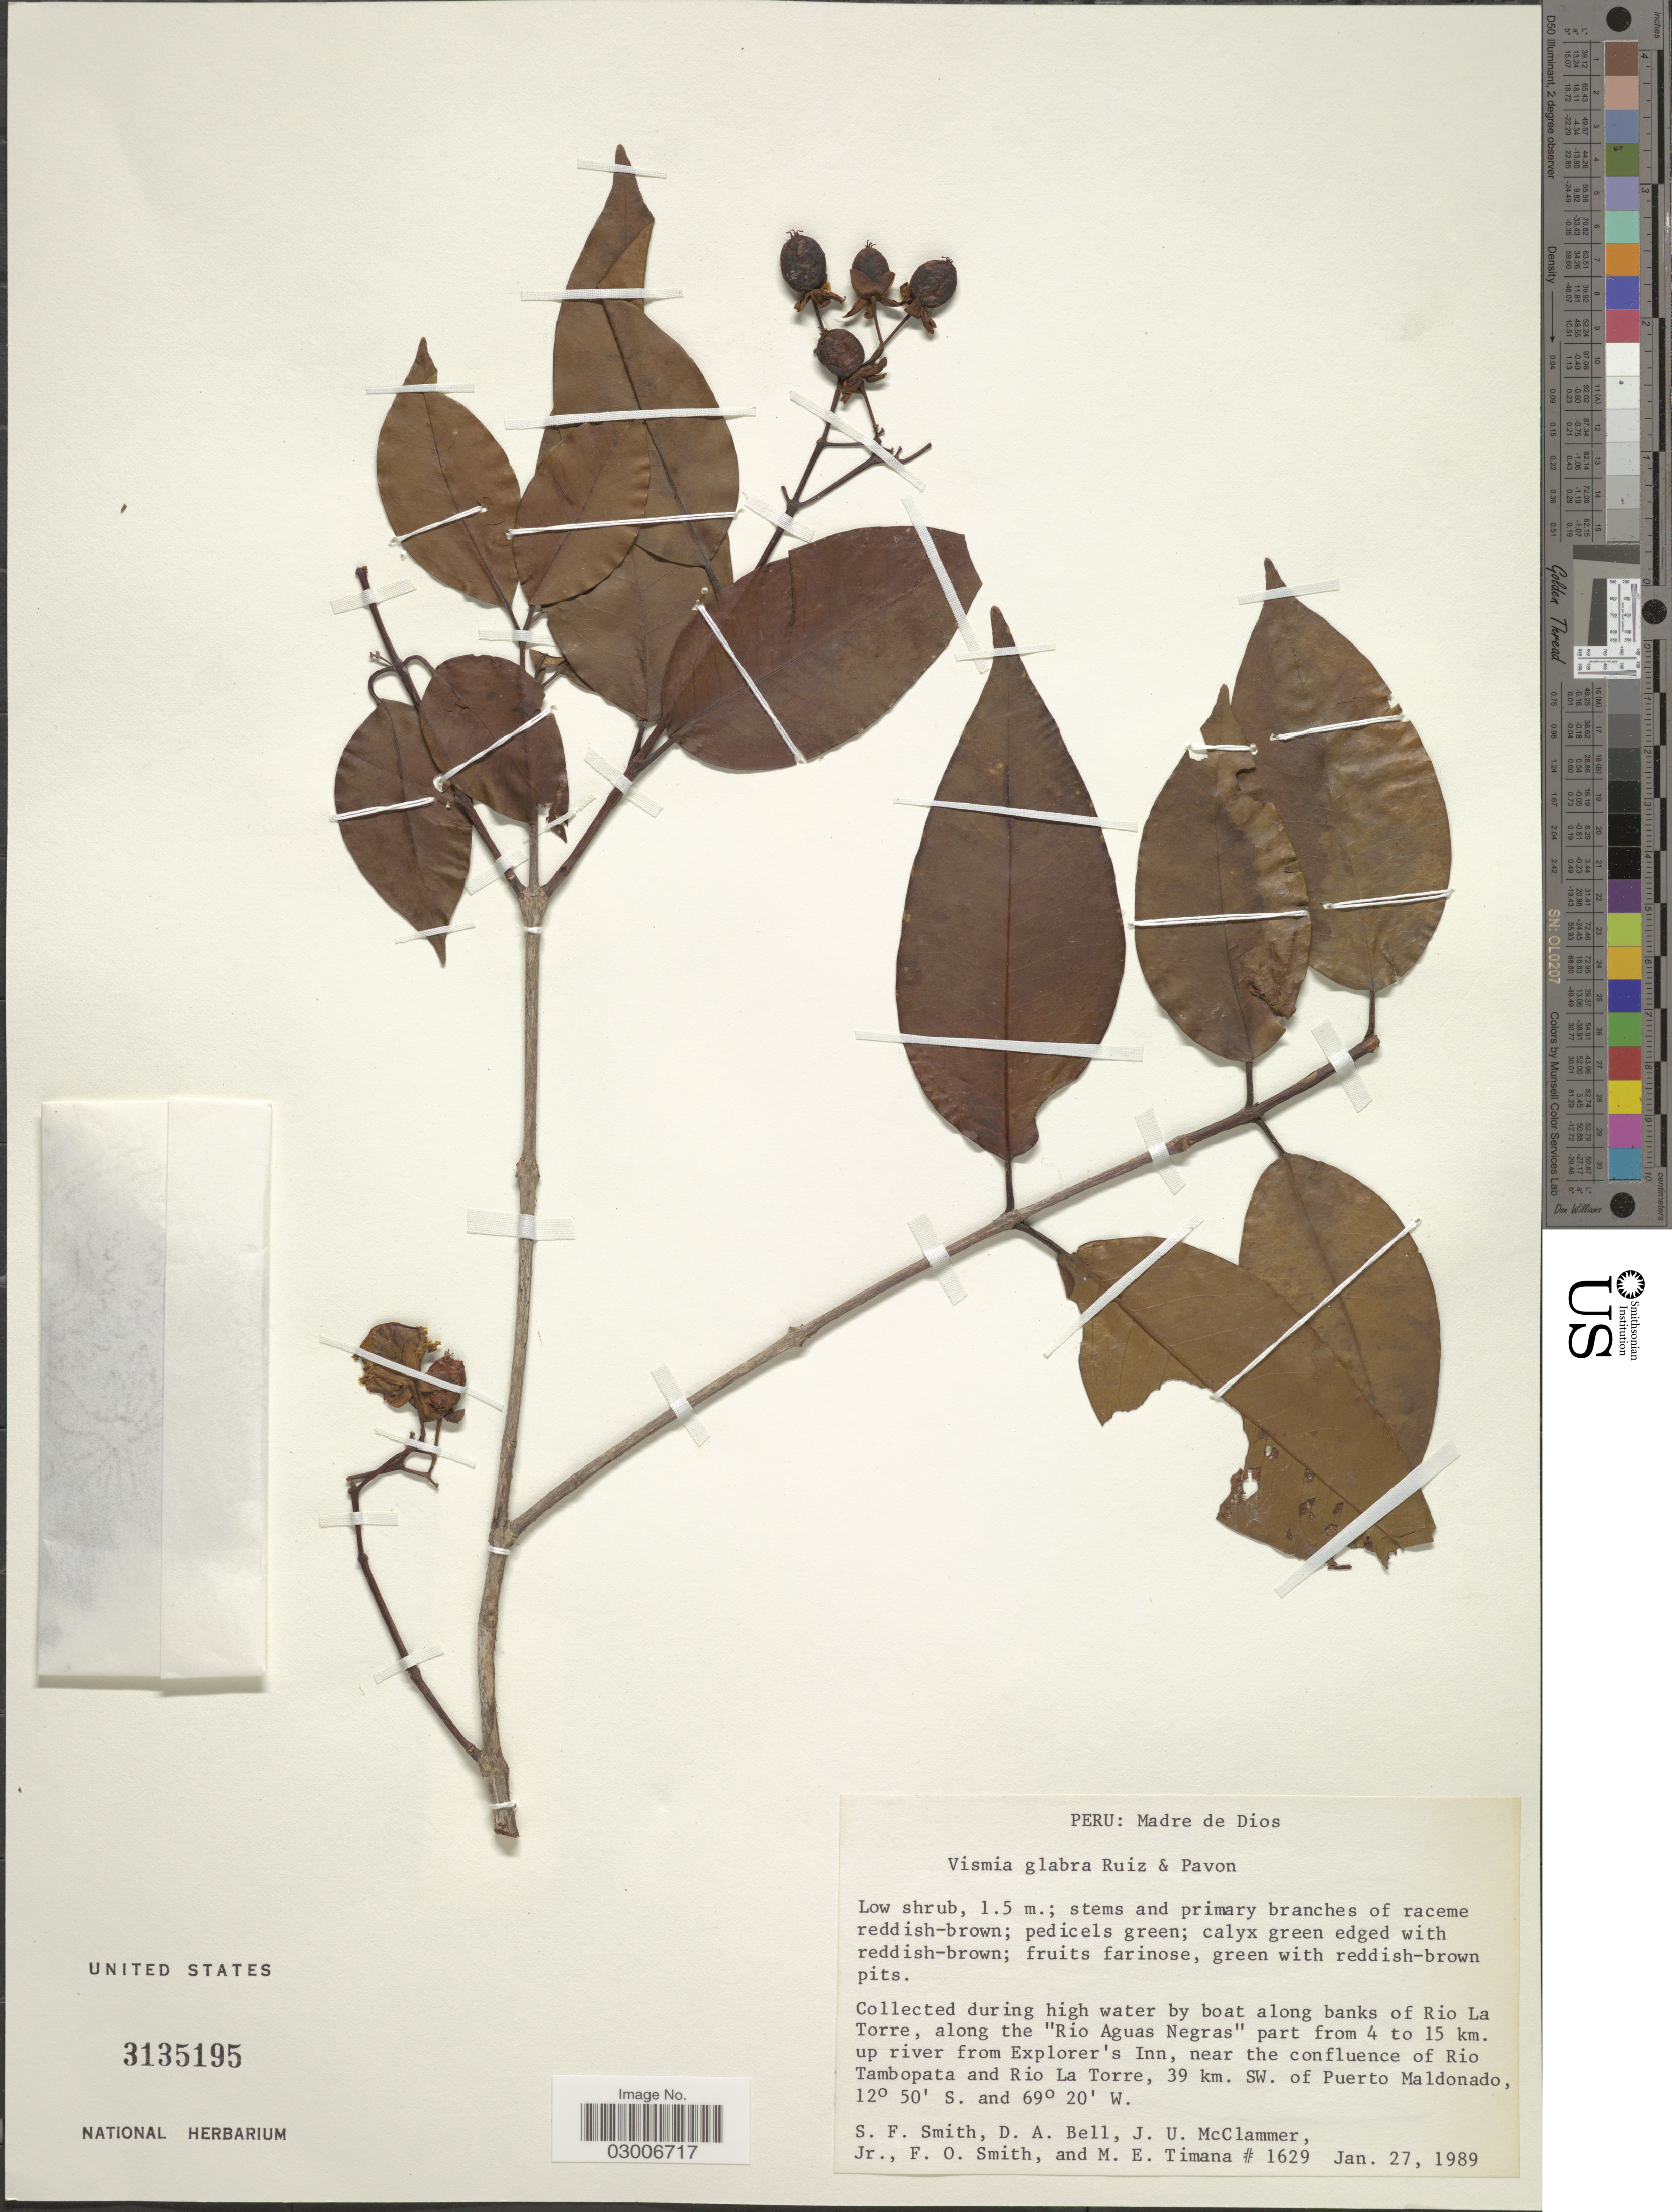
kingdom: Plantae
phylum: Tracheophyta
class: Magnoliopsida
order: Malpighiales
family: Hypericaceae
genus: Vismia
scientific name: Vismia glabra subsp. glabra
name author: Ruiz & Pav.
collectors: S.F. Smith, D. A. Bell, J. McClammer Jr. & F. Smith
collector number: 1629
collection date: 1989-01-27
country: Peru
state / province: Madre de Dios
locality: During high water by boat along banks of Rio La Torre, along the "Rio Aguas Negras" part from 4 to 15 km. up river from Explorer's Inn, near the confluence of Rio Tambopata and Rio La Torre, 39 km. SW. of Puerto Maldonado.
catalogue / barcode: US 3135195